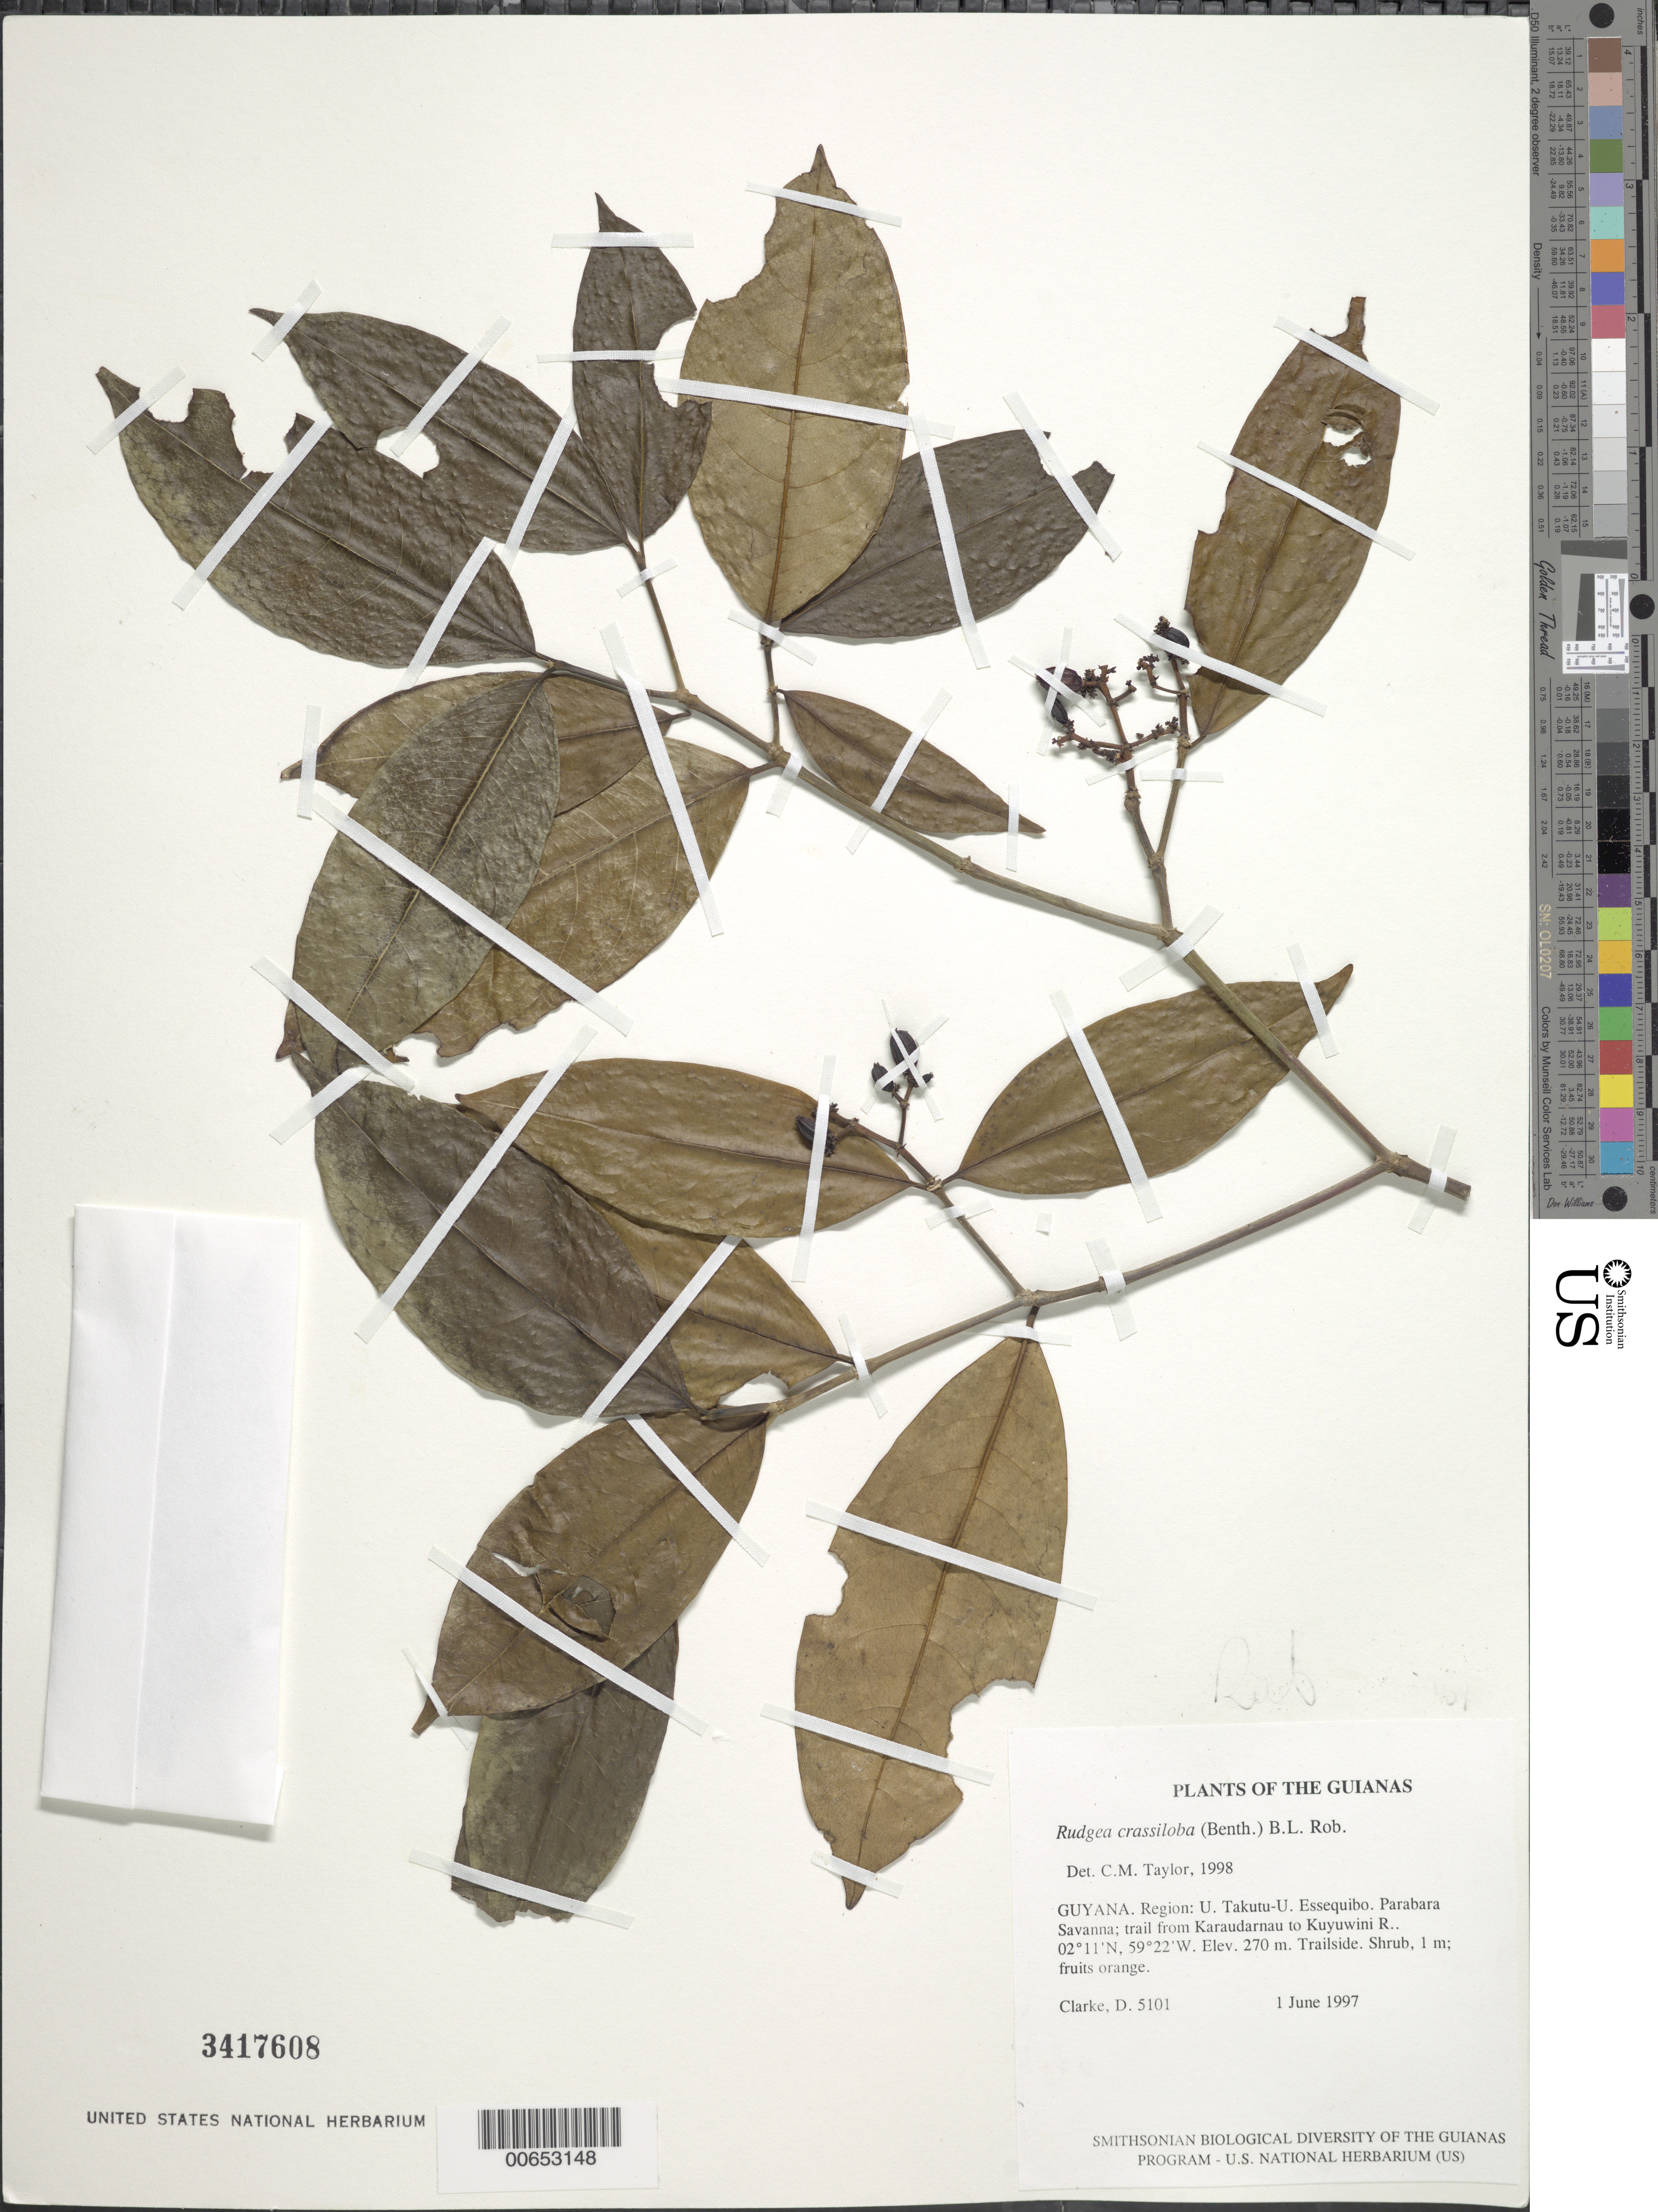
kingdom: Plantae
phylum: Tracheophyta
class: Magnoliopsida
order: Gentianales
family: Rubiaceae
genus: Rudgea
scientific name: Rudgea crassiloba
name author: (Benth.) B.L. Rob.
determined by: Taylor, Charlotte M.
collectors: H. D. Clarke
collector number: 5101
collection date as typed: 1 June 1997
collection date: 1997-06-01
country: Guyana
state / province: U. Takutu-U. Essequibo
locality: Parabara Savanna; trail from Karaudarnau to Kuyuwini R.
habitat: Trailside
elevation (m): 270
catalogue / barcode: US 3417608